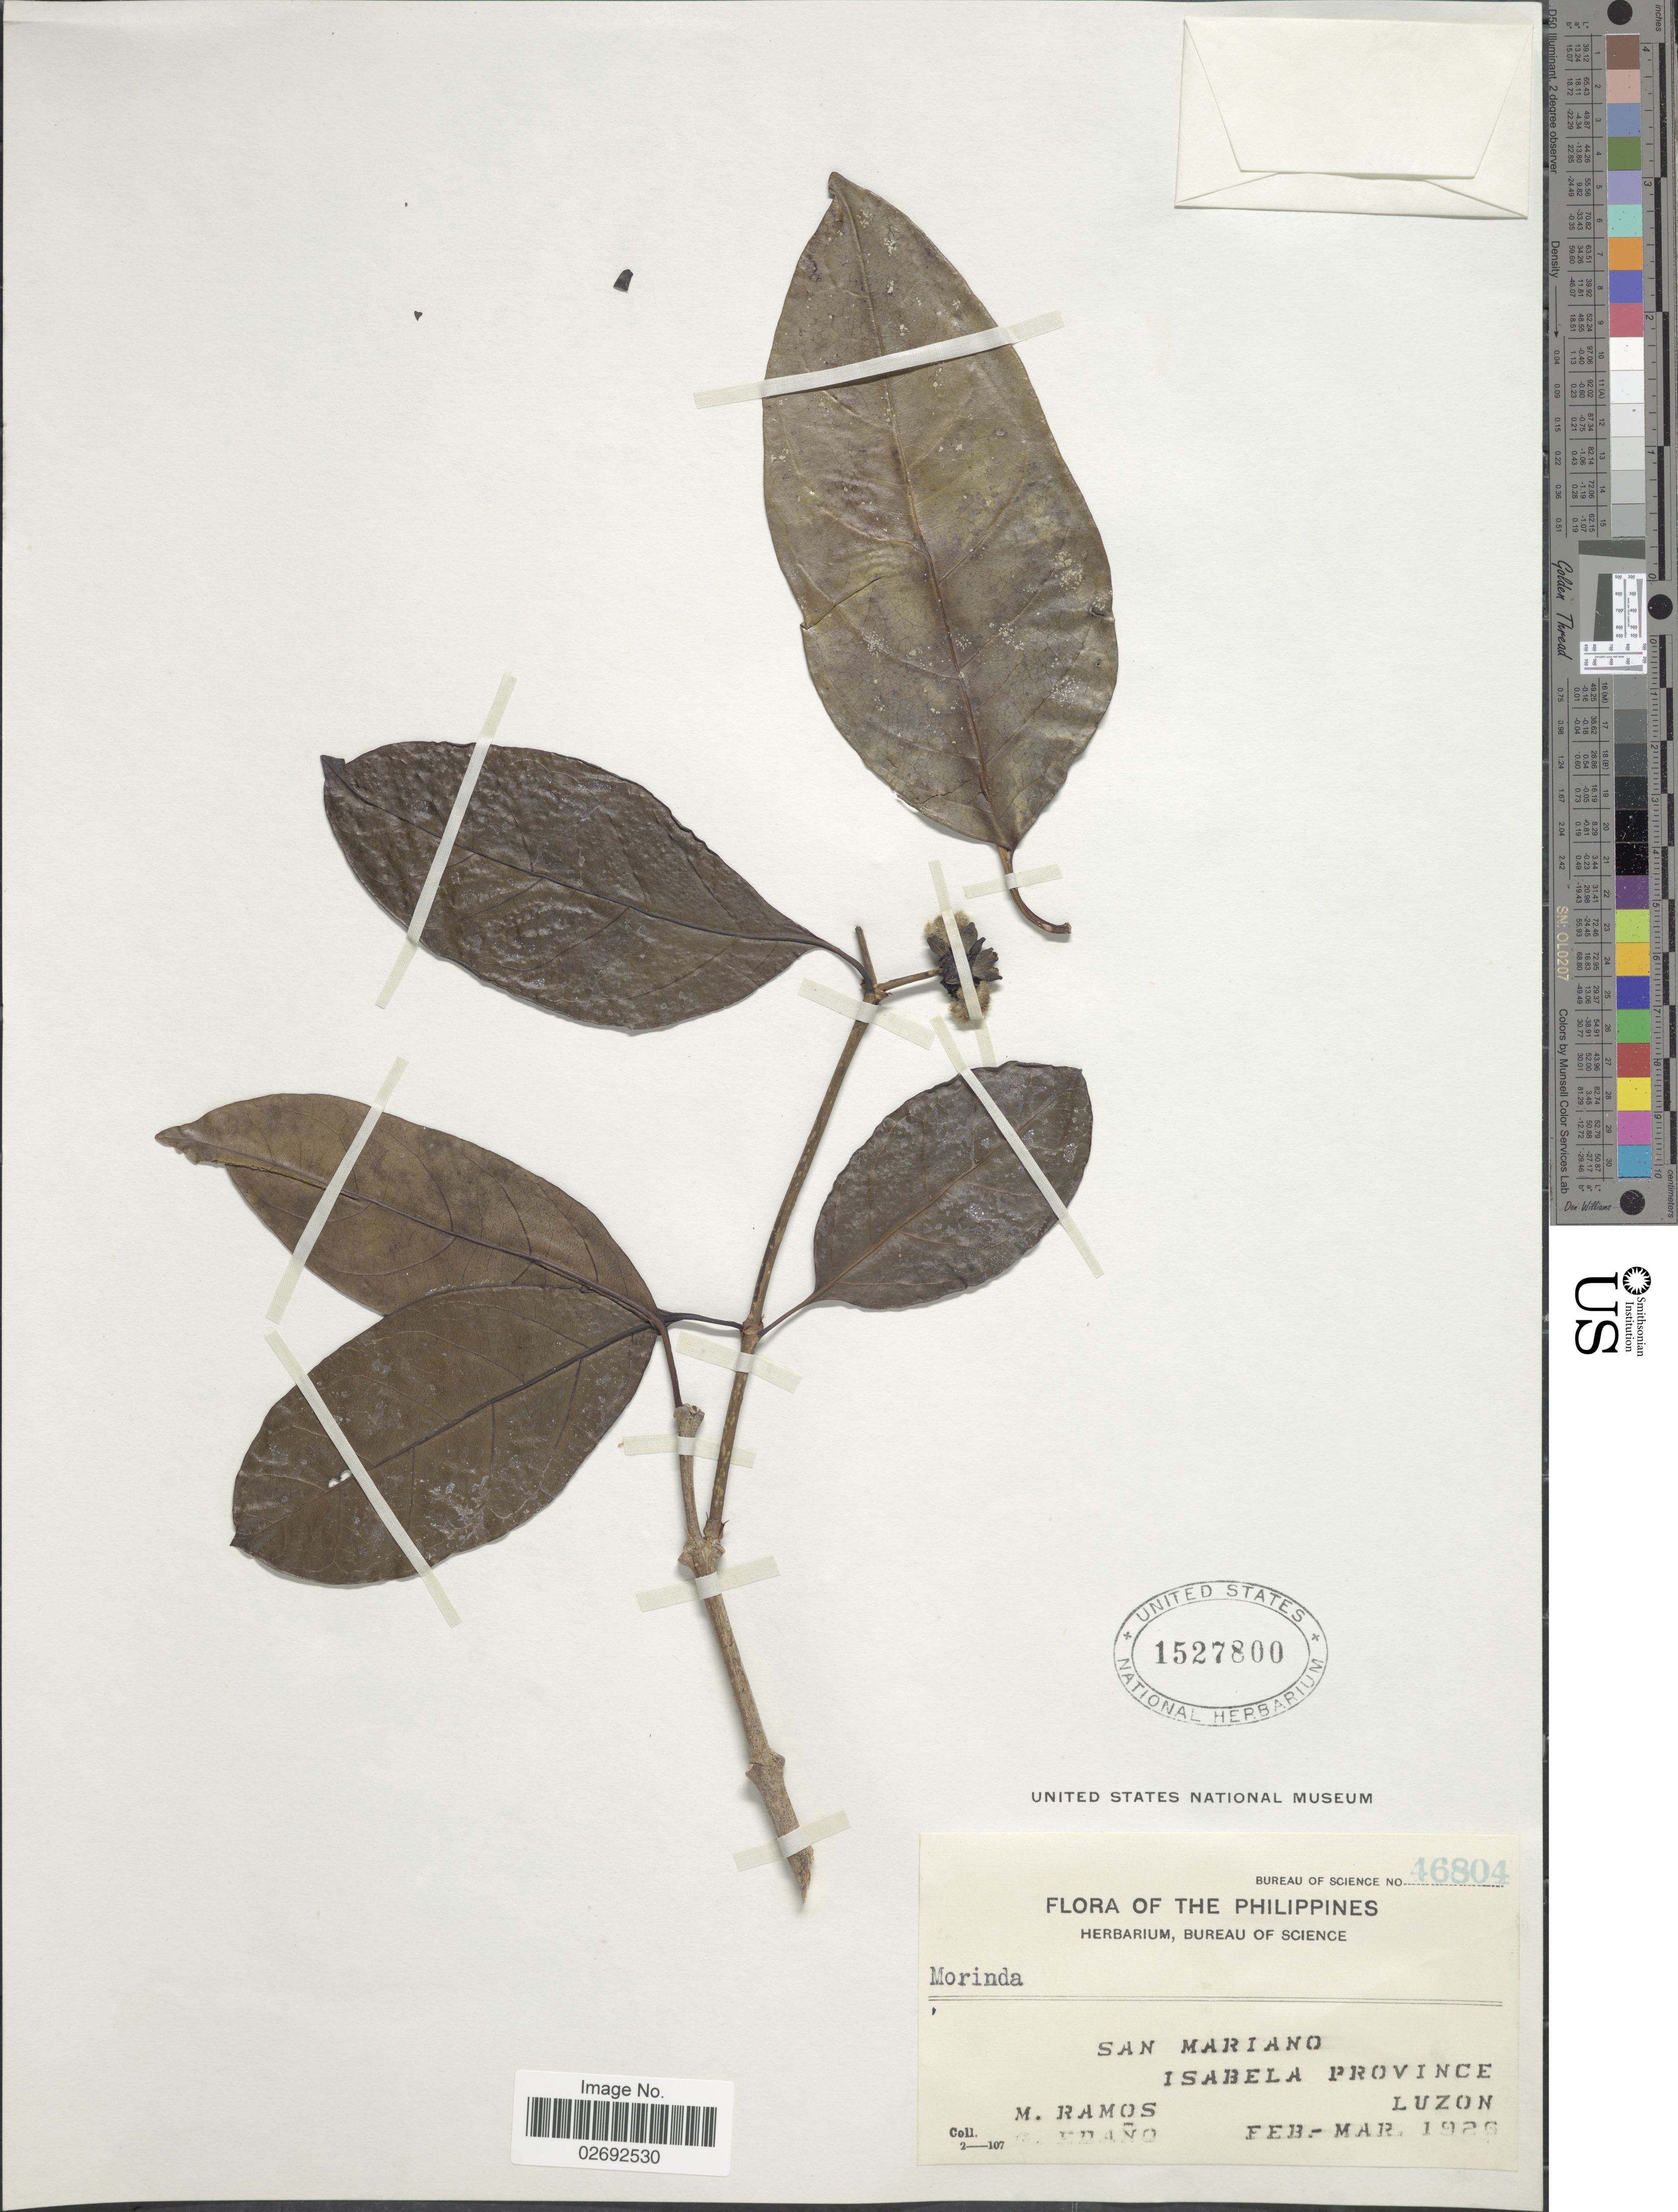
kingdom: Plantae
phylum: Tracheophyta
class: Magnoliopsida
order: Gentianales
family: Rubiaceae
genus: Morinda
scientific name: Morinda sp.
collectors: M. Ramos & G. Edaño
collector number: Bureau of Science 46804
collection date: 1926-02/1926-03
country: Philippines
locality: San Mariano. Isabela Province, Luzon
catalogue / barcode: US 1527800